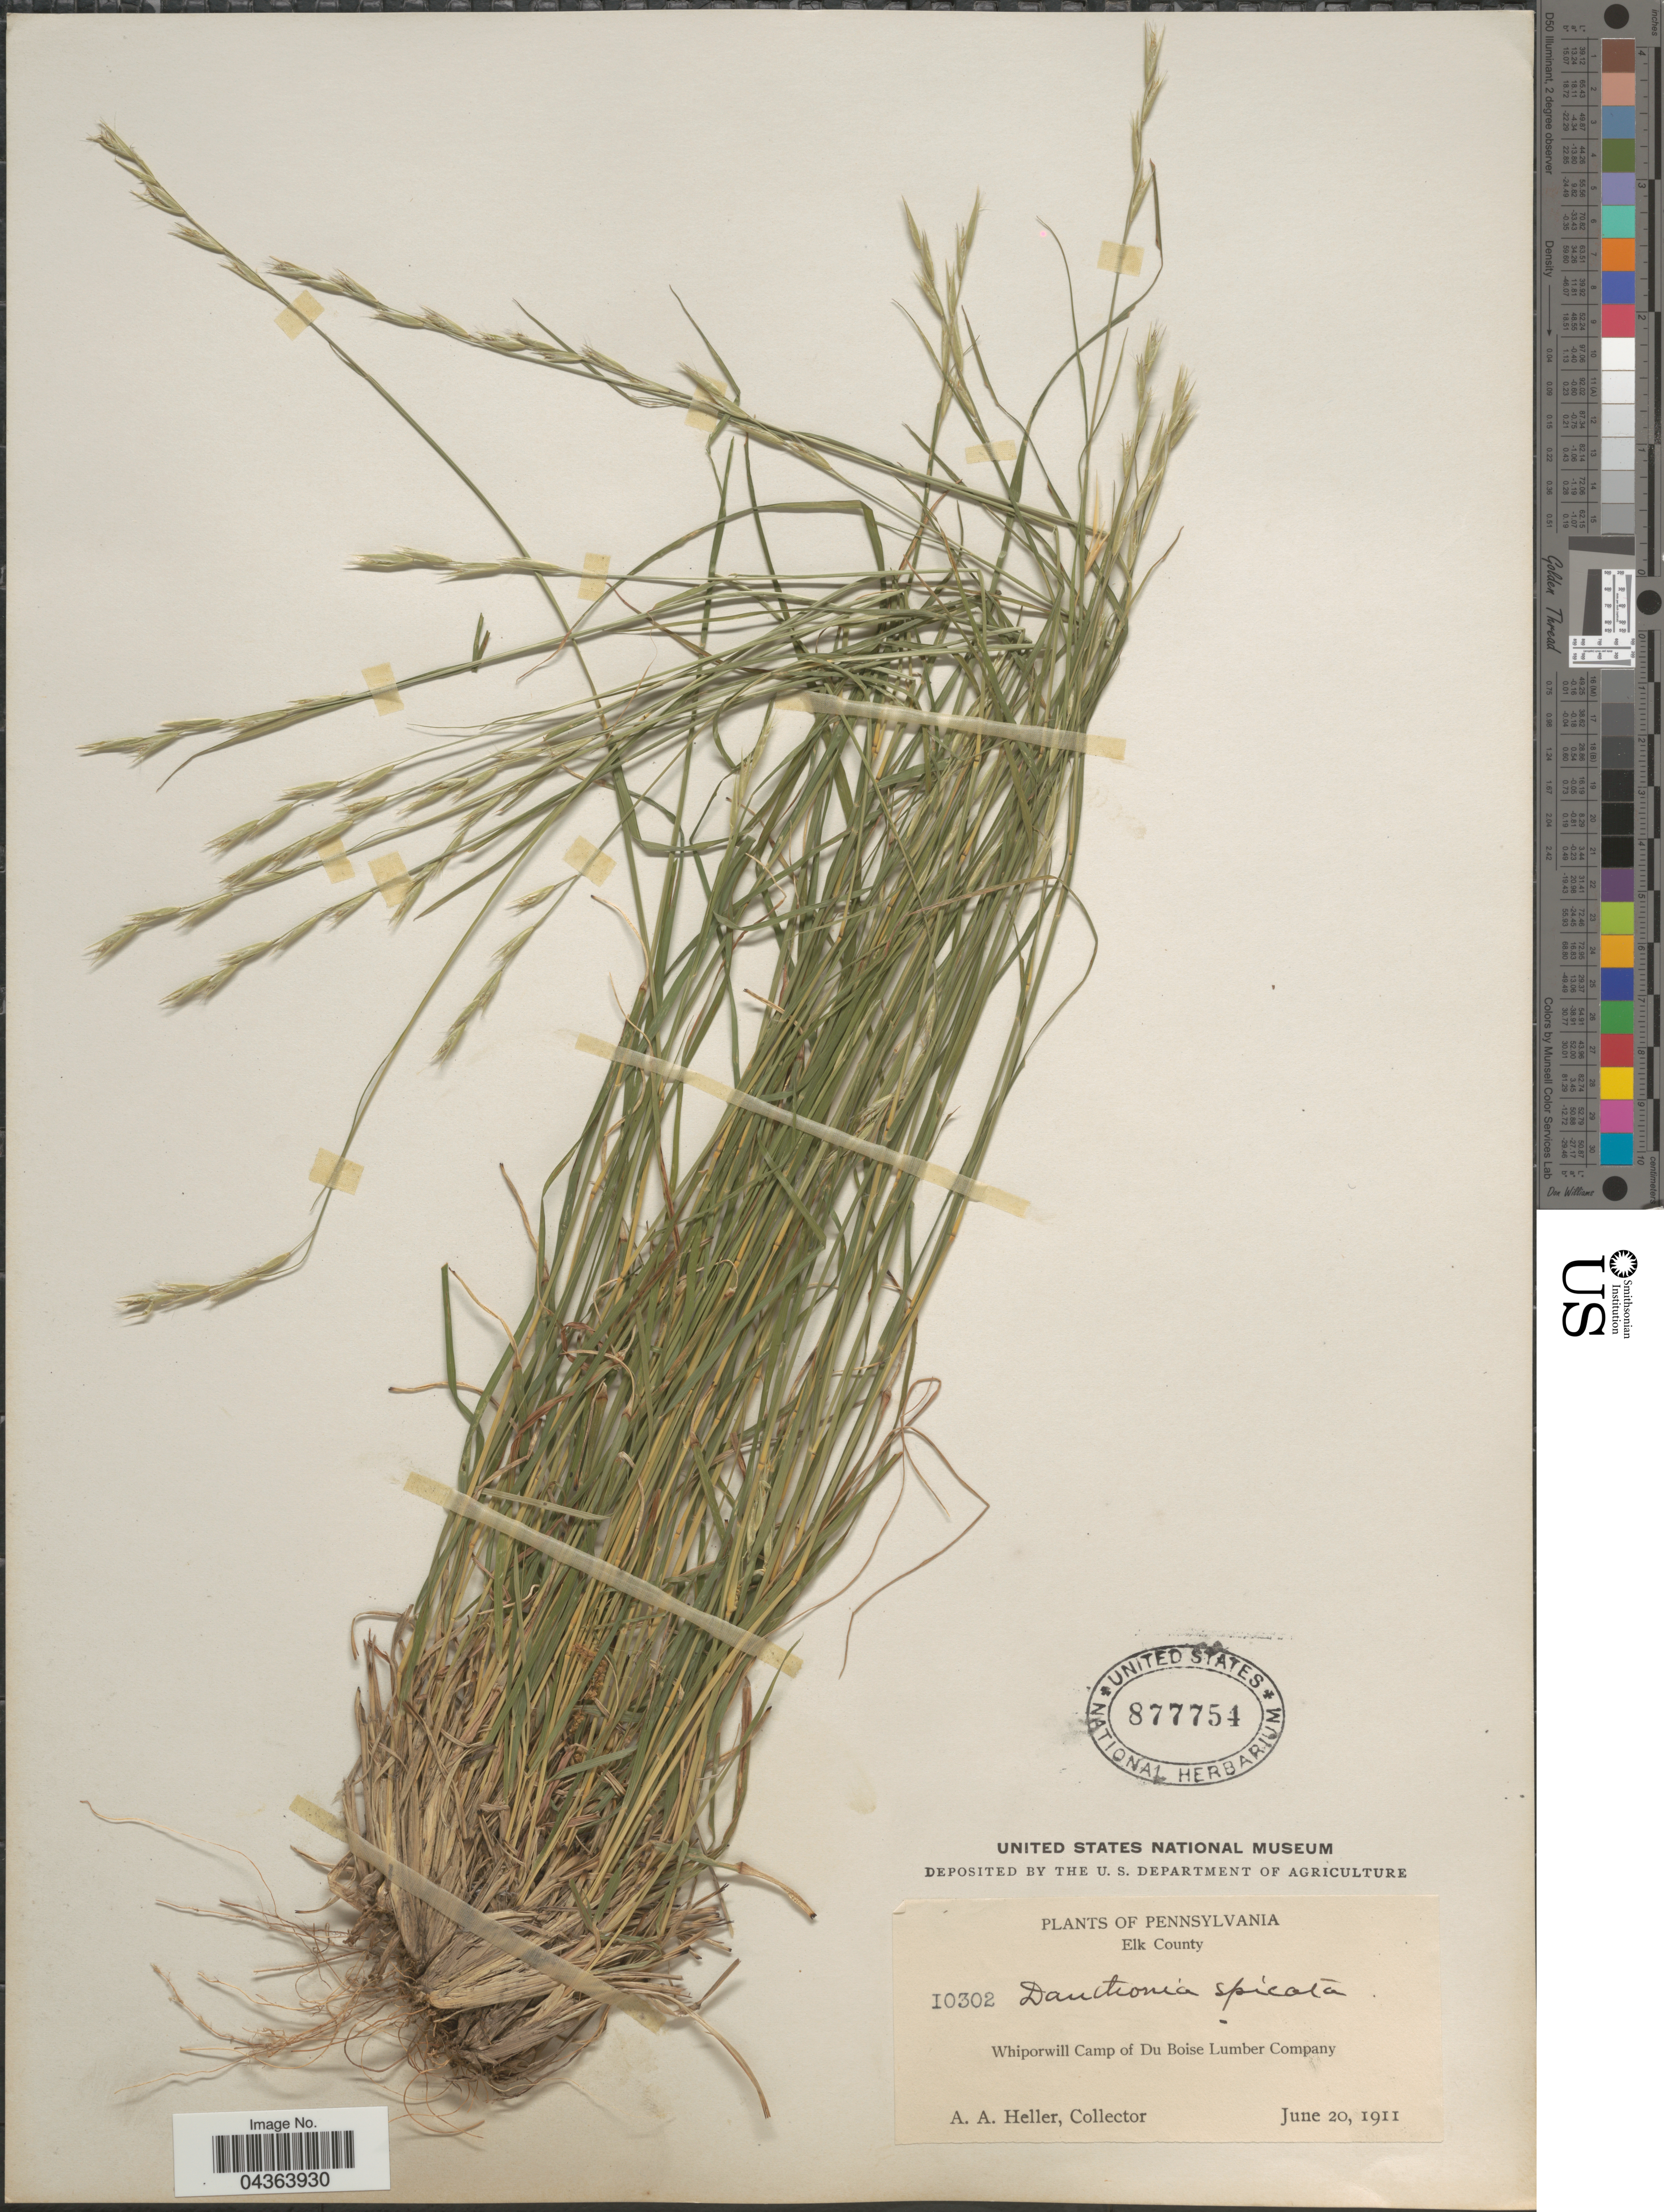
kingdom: Plantae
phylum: Tracheophyta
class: Liliopsida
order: Poales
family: Poaceae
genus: Danthonia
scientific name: Danthonia spicata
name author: (L.) P. Beauv. ex Roem. & Schult.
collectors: A. A. Heller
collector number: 10302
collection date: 1911-06-20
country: United States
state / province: Pennsylvania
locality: Elk County. Whiporwill Camp of Du Boise Lumber Company.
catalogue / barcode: US 877754